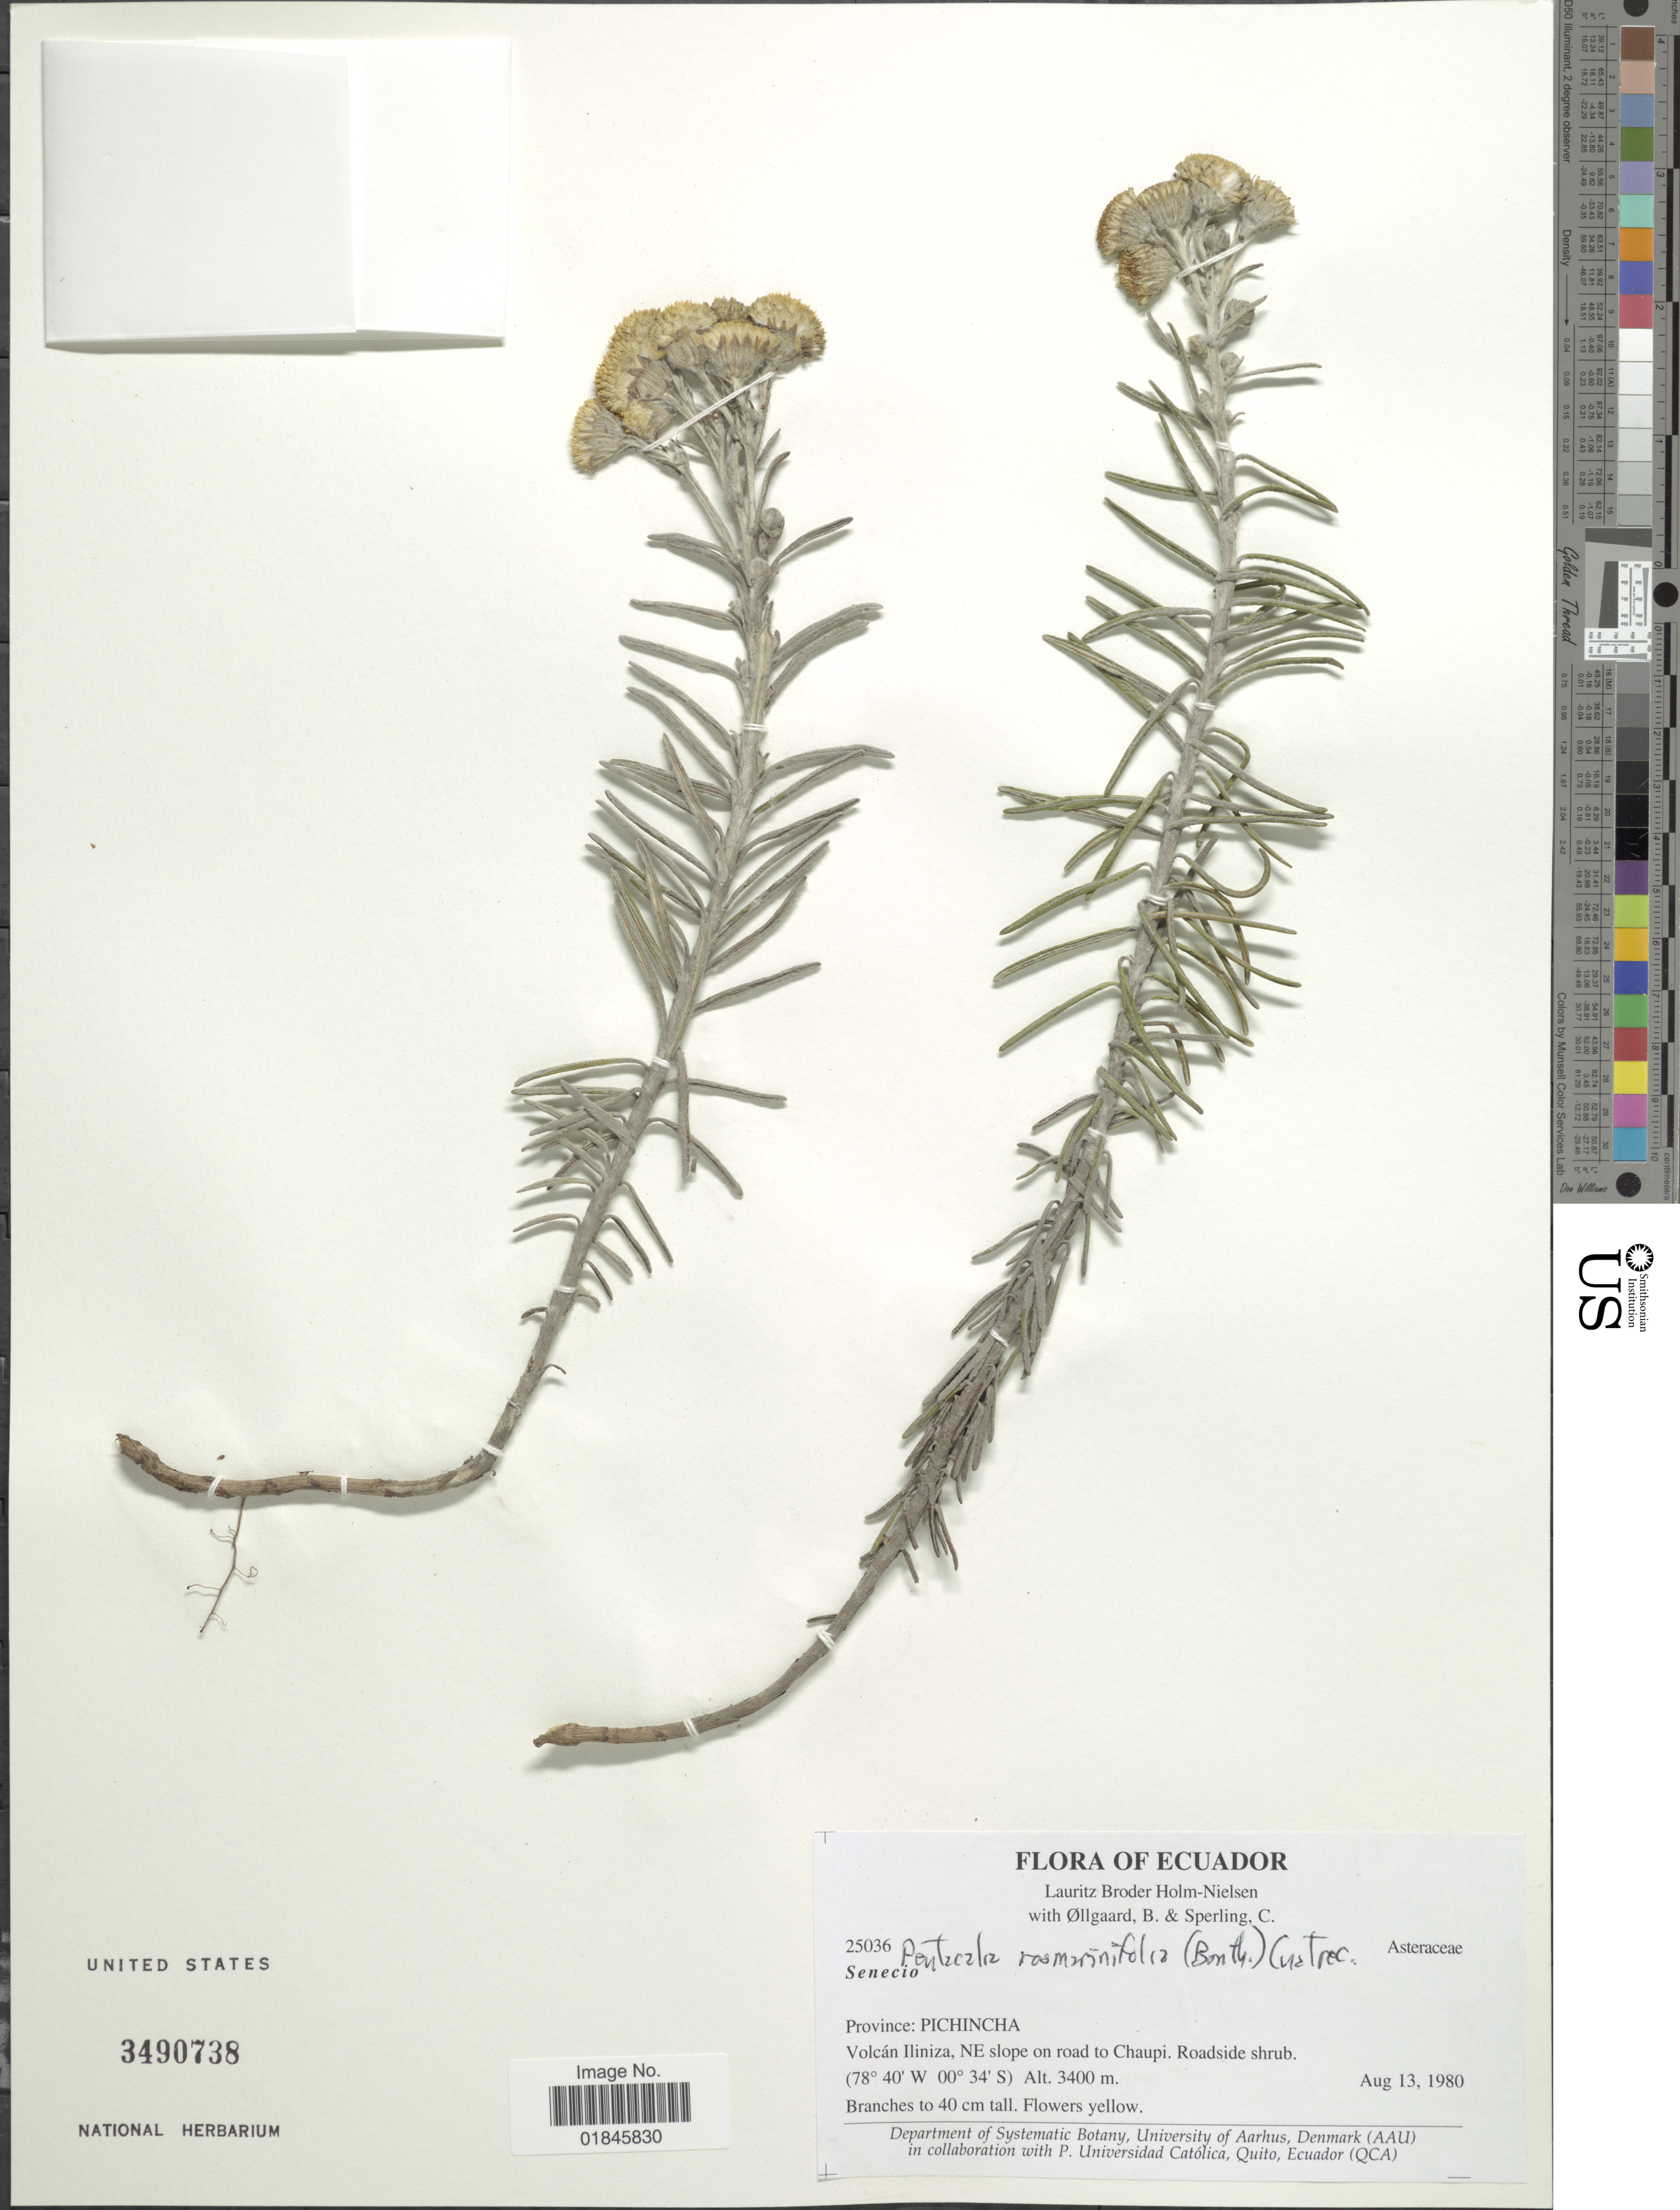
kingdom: Plantae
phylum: Tracheophyta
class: Magnoliopsida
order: Asterales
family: Asteraceae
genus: Pentacalia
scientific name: Pentacalia ruiteranii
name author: (Cuatrec.) Cuatrec.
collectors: L. B. Holm-Nielsen, B. Øllgaard & C. Sperling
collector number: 25036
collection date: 1980-08-13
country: Ecuador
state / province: Pichincha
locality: Province: Pichincha. Volcán Iliniza, NE slope on road to Chaupi.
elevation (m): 3400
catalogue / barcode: US 3490738